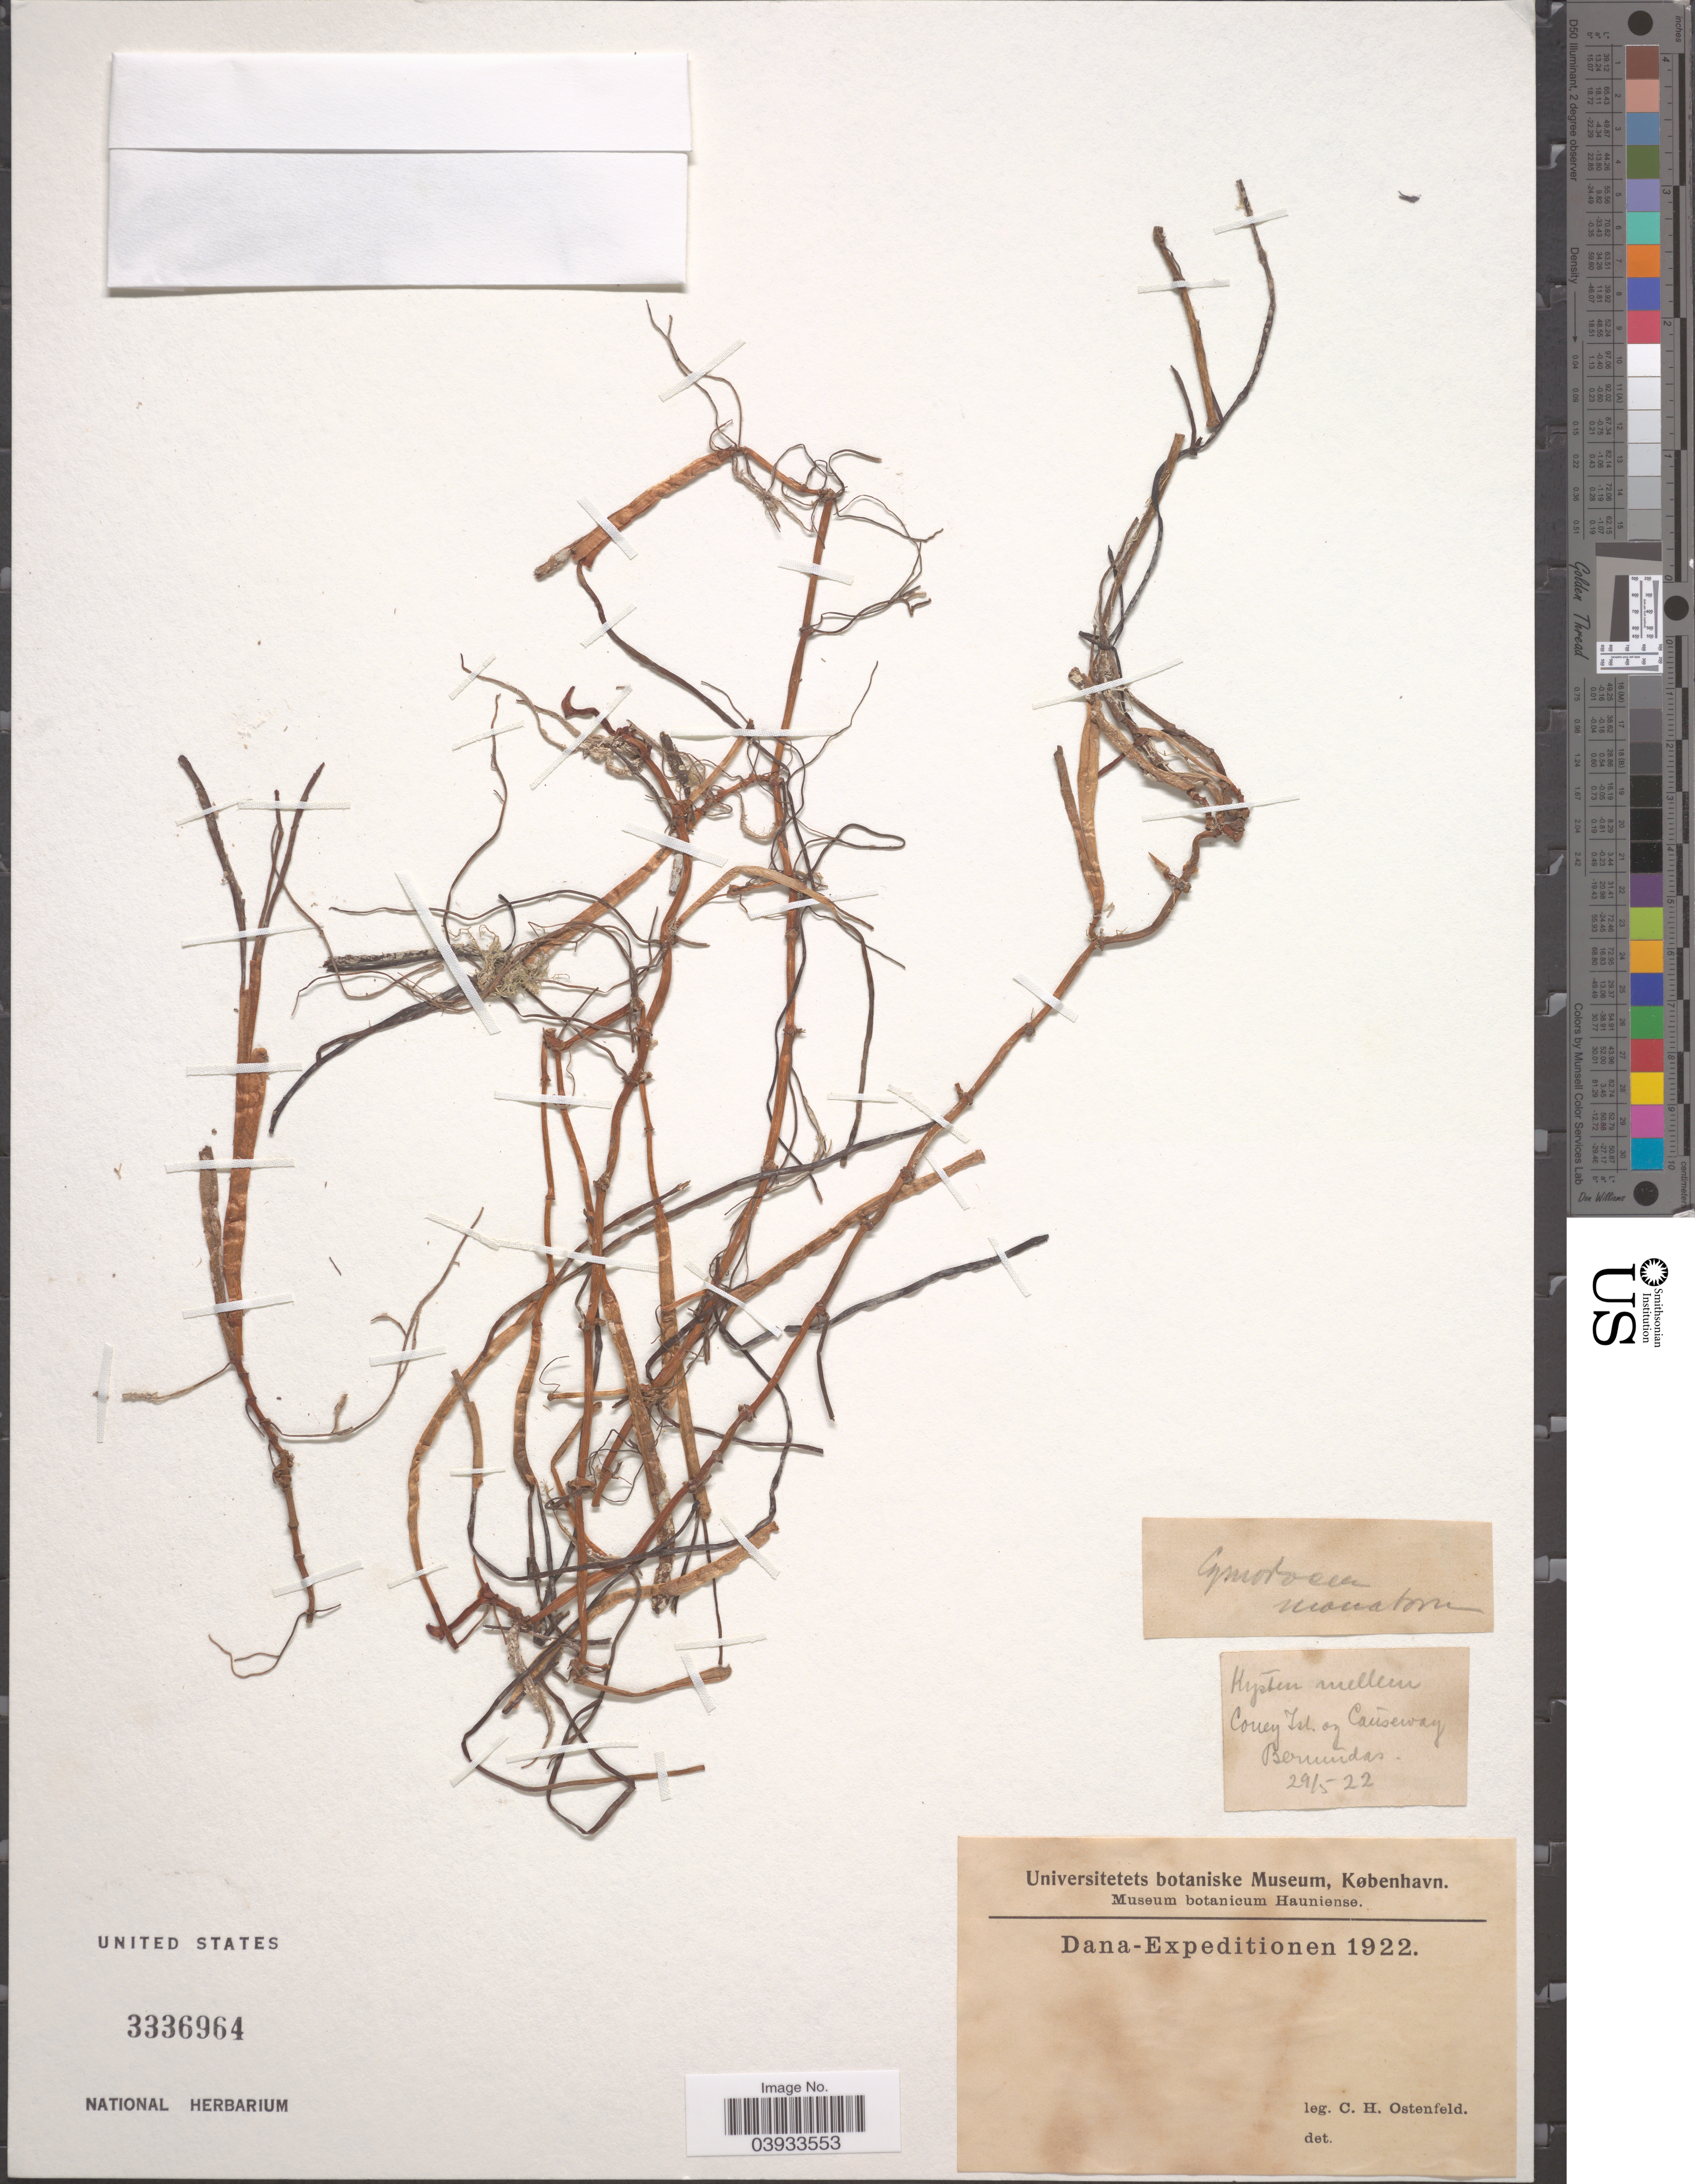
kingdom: Plantae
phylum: Tracheophyta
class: Liliopsida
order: Alismatales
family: Cymodoceaceae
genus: Syringodium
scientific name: Syringodium filiforme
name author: Kütz.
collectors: C. Ostenfeld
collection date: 1922-05-29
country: Bermuda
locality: Coney Isl. on Caūseway Bermūdas. Dana.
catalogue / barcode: US 3336964